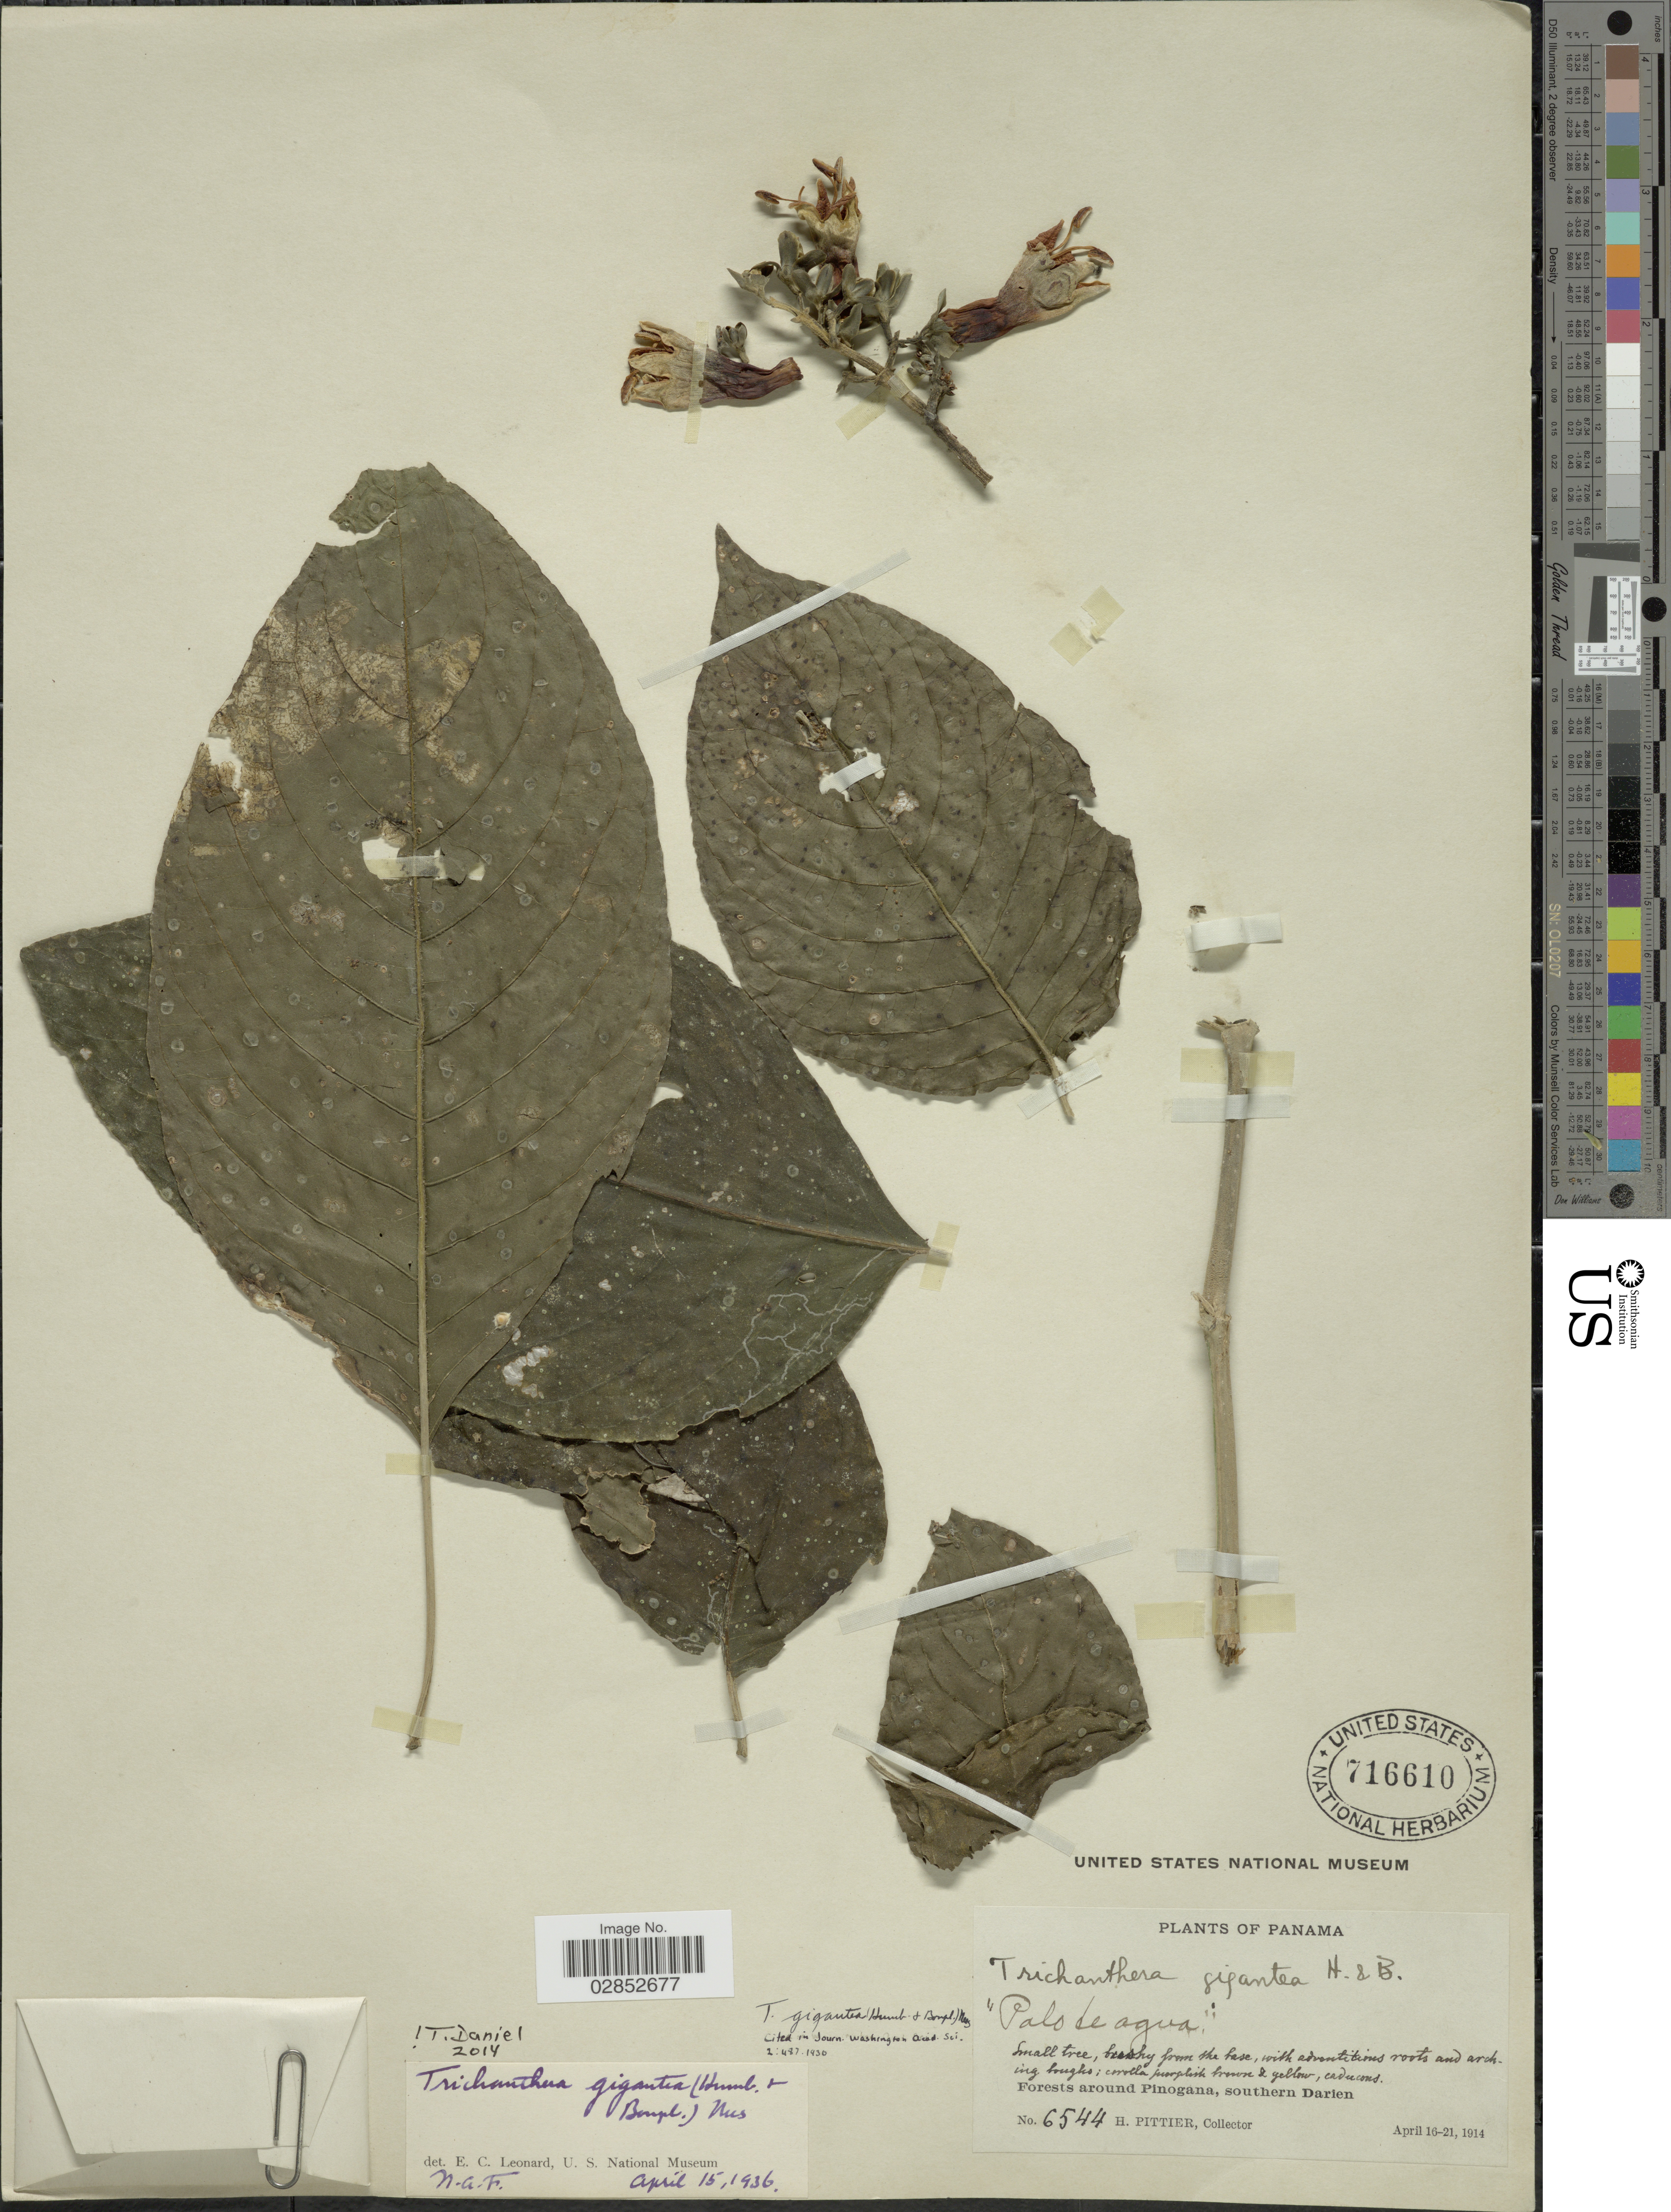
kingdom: Plantae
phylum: Tracheophyta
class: Magnoliopsida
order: Lamiales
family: Acanthaceae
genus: Trichanthera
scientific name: Trichanthera gigantea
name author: (Bonpl.) Nees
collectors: H. F. Pittier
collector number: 6544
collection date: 1914-04-16/1914-04-21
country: Panama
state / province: Darién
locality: Forests around Pinogana, southern Darien.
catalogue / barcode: US 716610